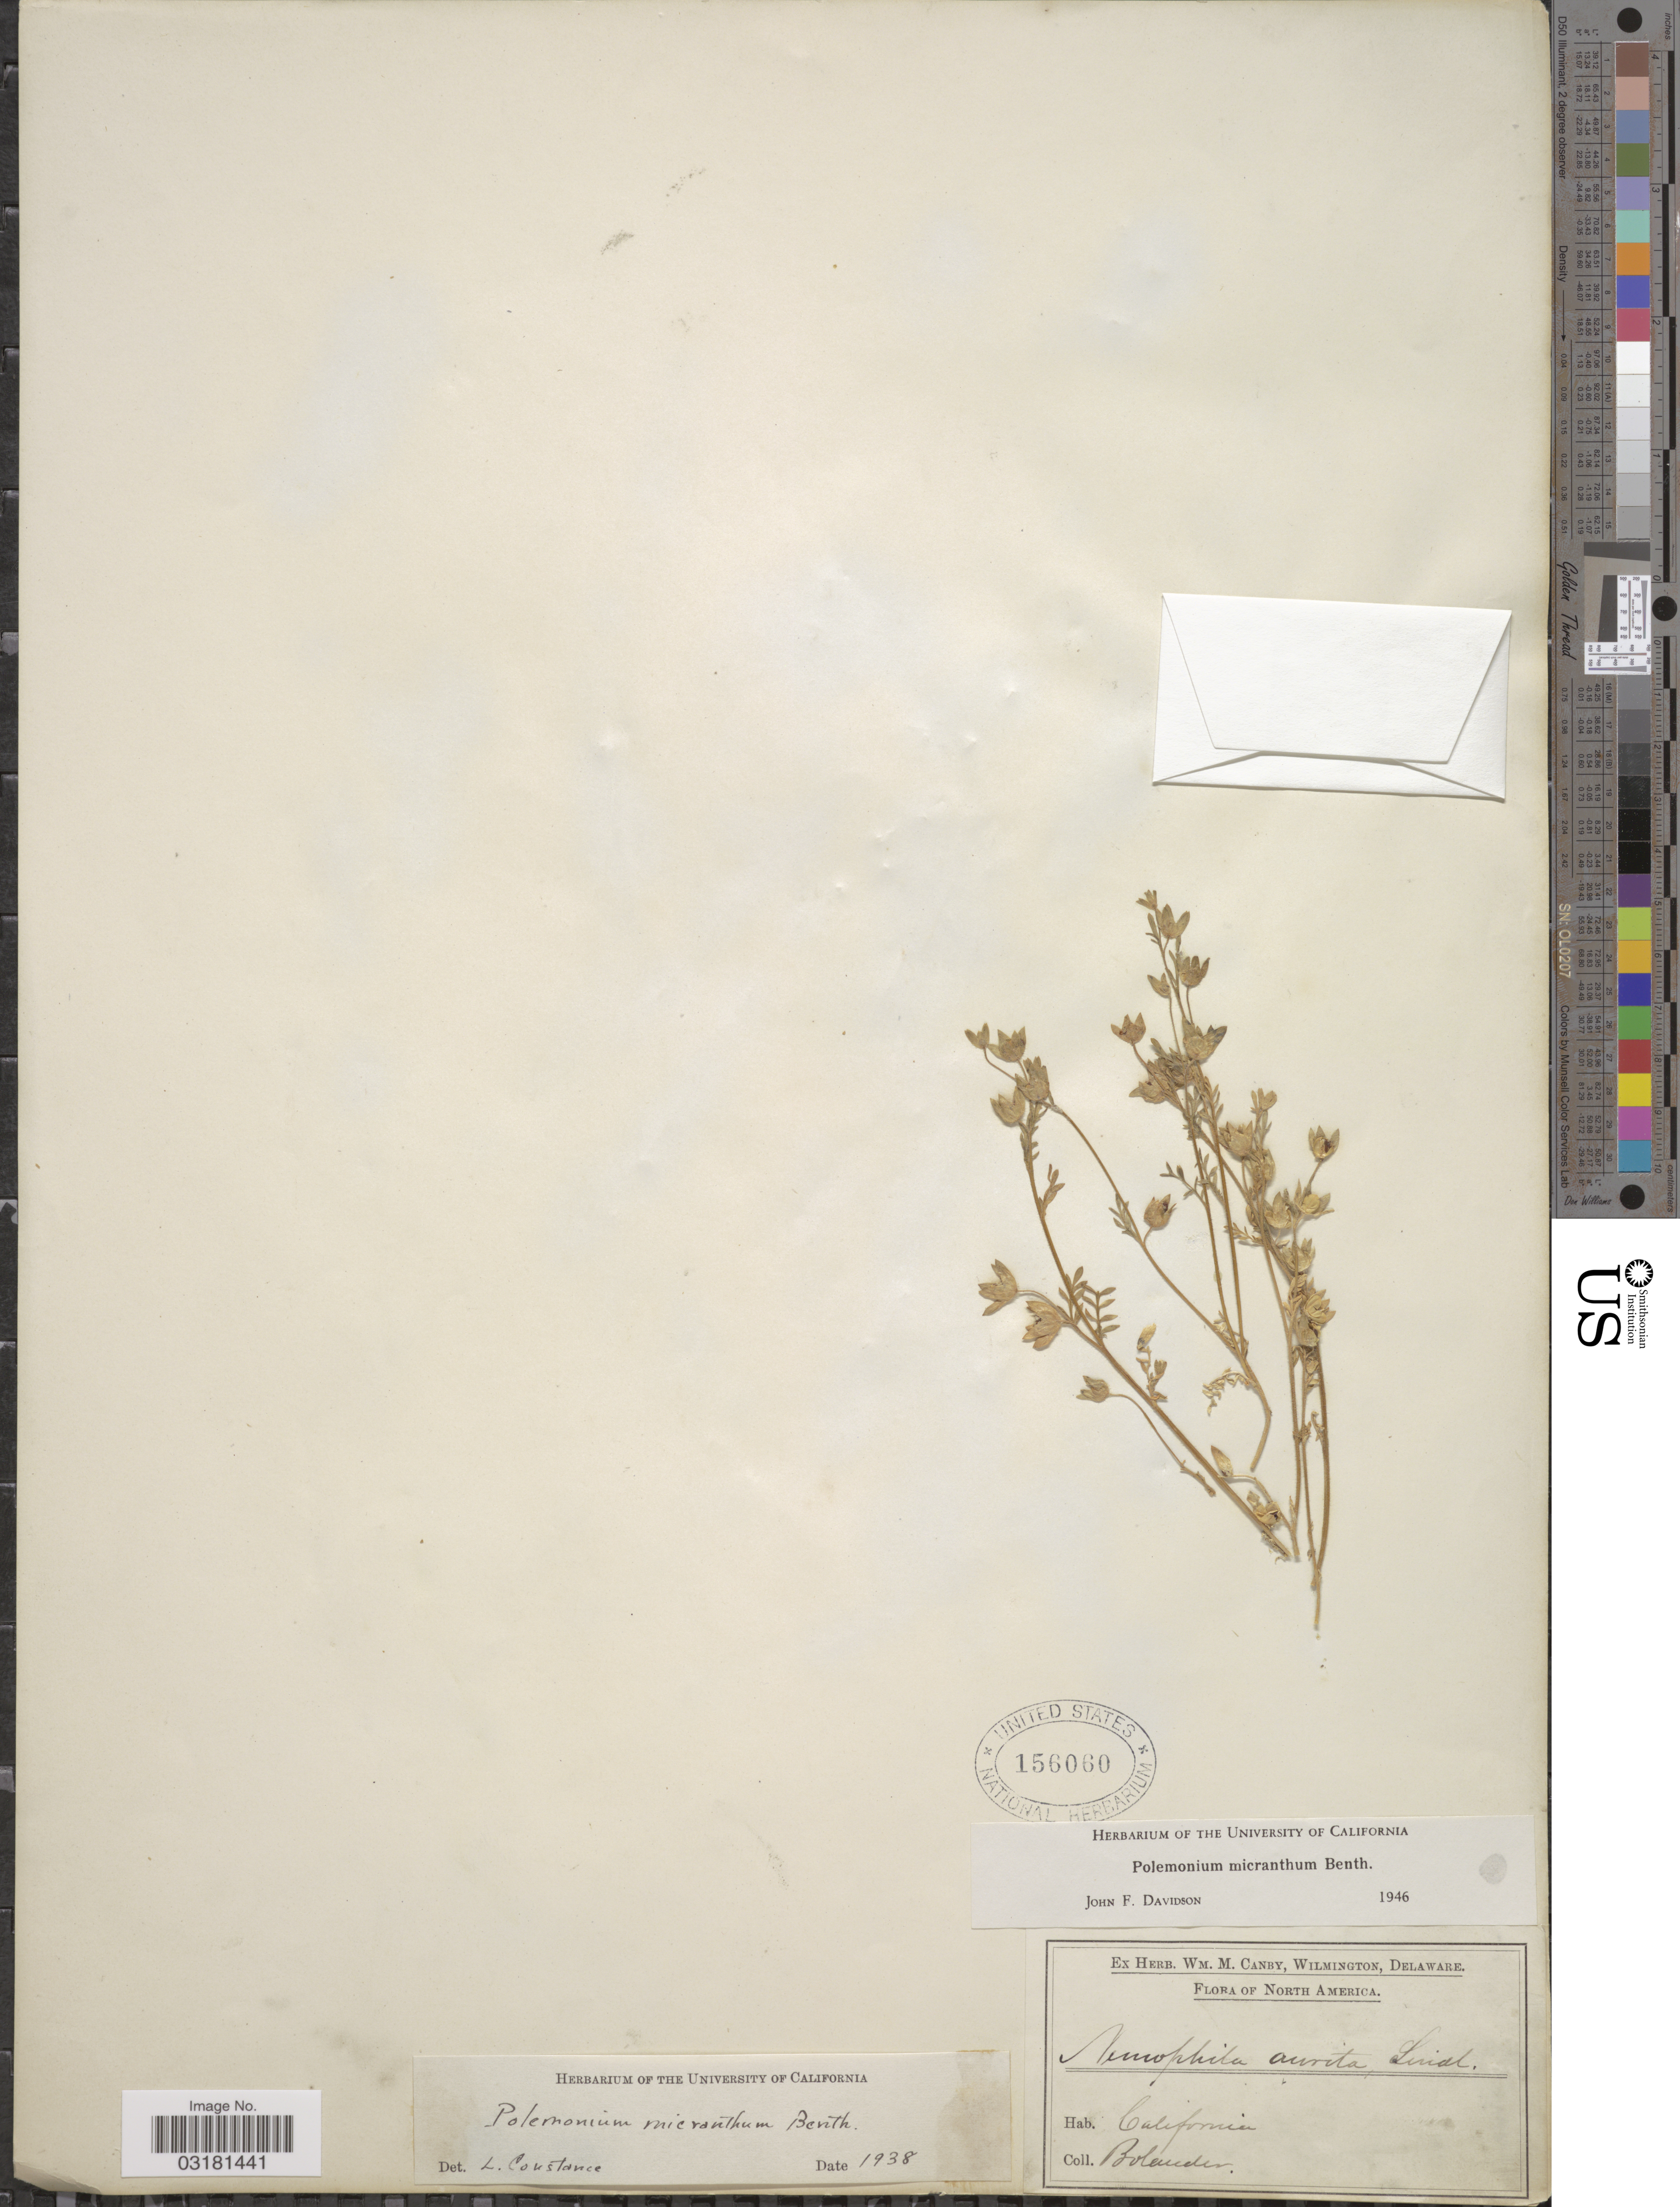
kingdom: Plantae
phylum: Tracheophyta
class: Magnoliopsida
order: Ericales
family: Polemoniaceae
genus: Polemonium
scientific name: Polemonium micranthum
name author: Benth.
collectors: -. Bolander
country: United States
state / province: California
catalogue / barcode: US 156060